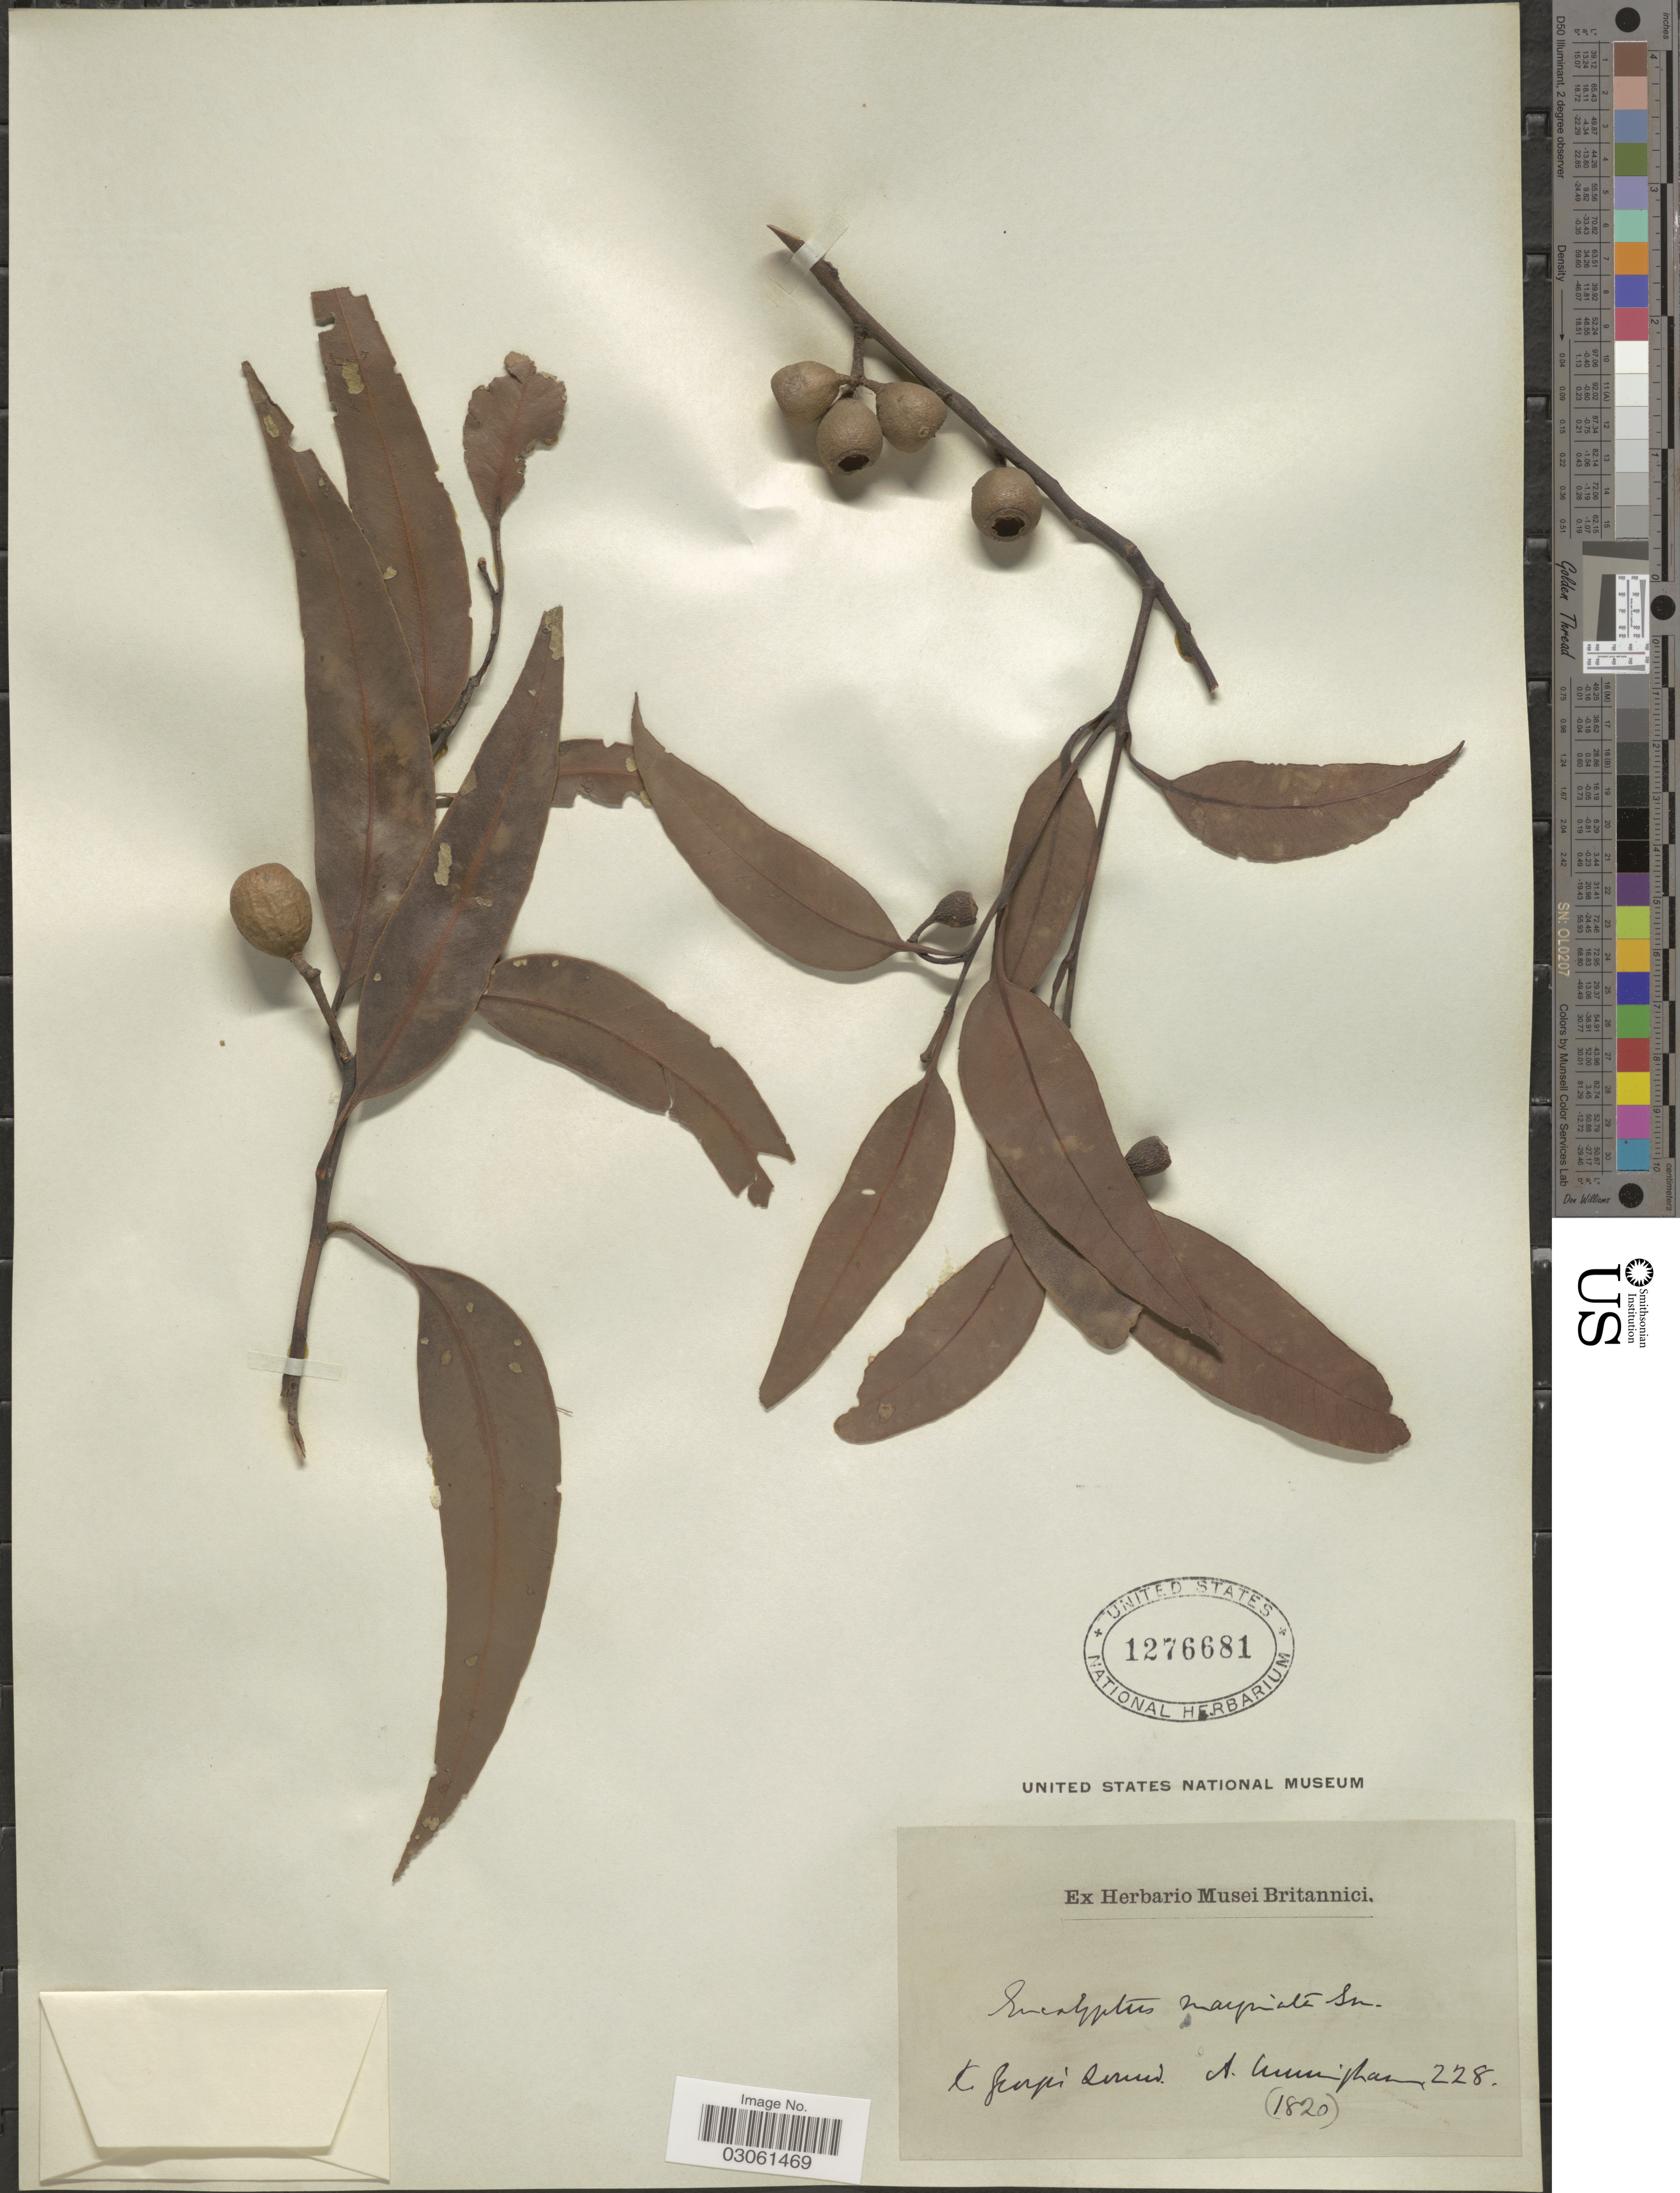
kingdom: Plantae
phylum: Tracheophyta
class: Magnoliopsida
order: Myrtales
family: Myrtaceae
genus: Eucalyptus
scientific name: Eucalyptus marginata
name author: Donn ex Sm.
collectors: A. Cunningham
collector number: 228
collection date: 1820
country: Australia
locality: K. Georgia Sound.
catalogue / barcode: US 1276681